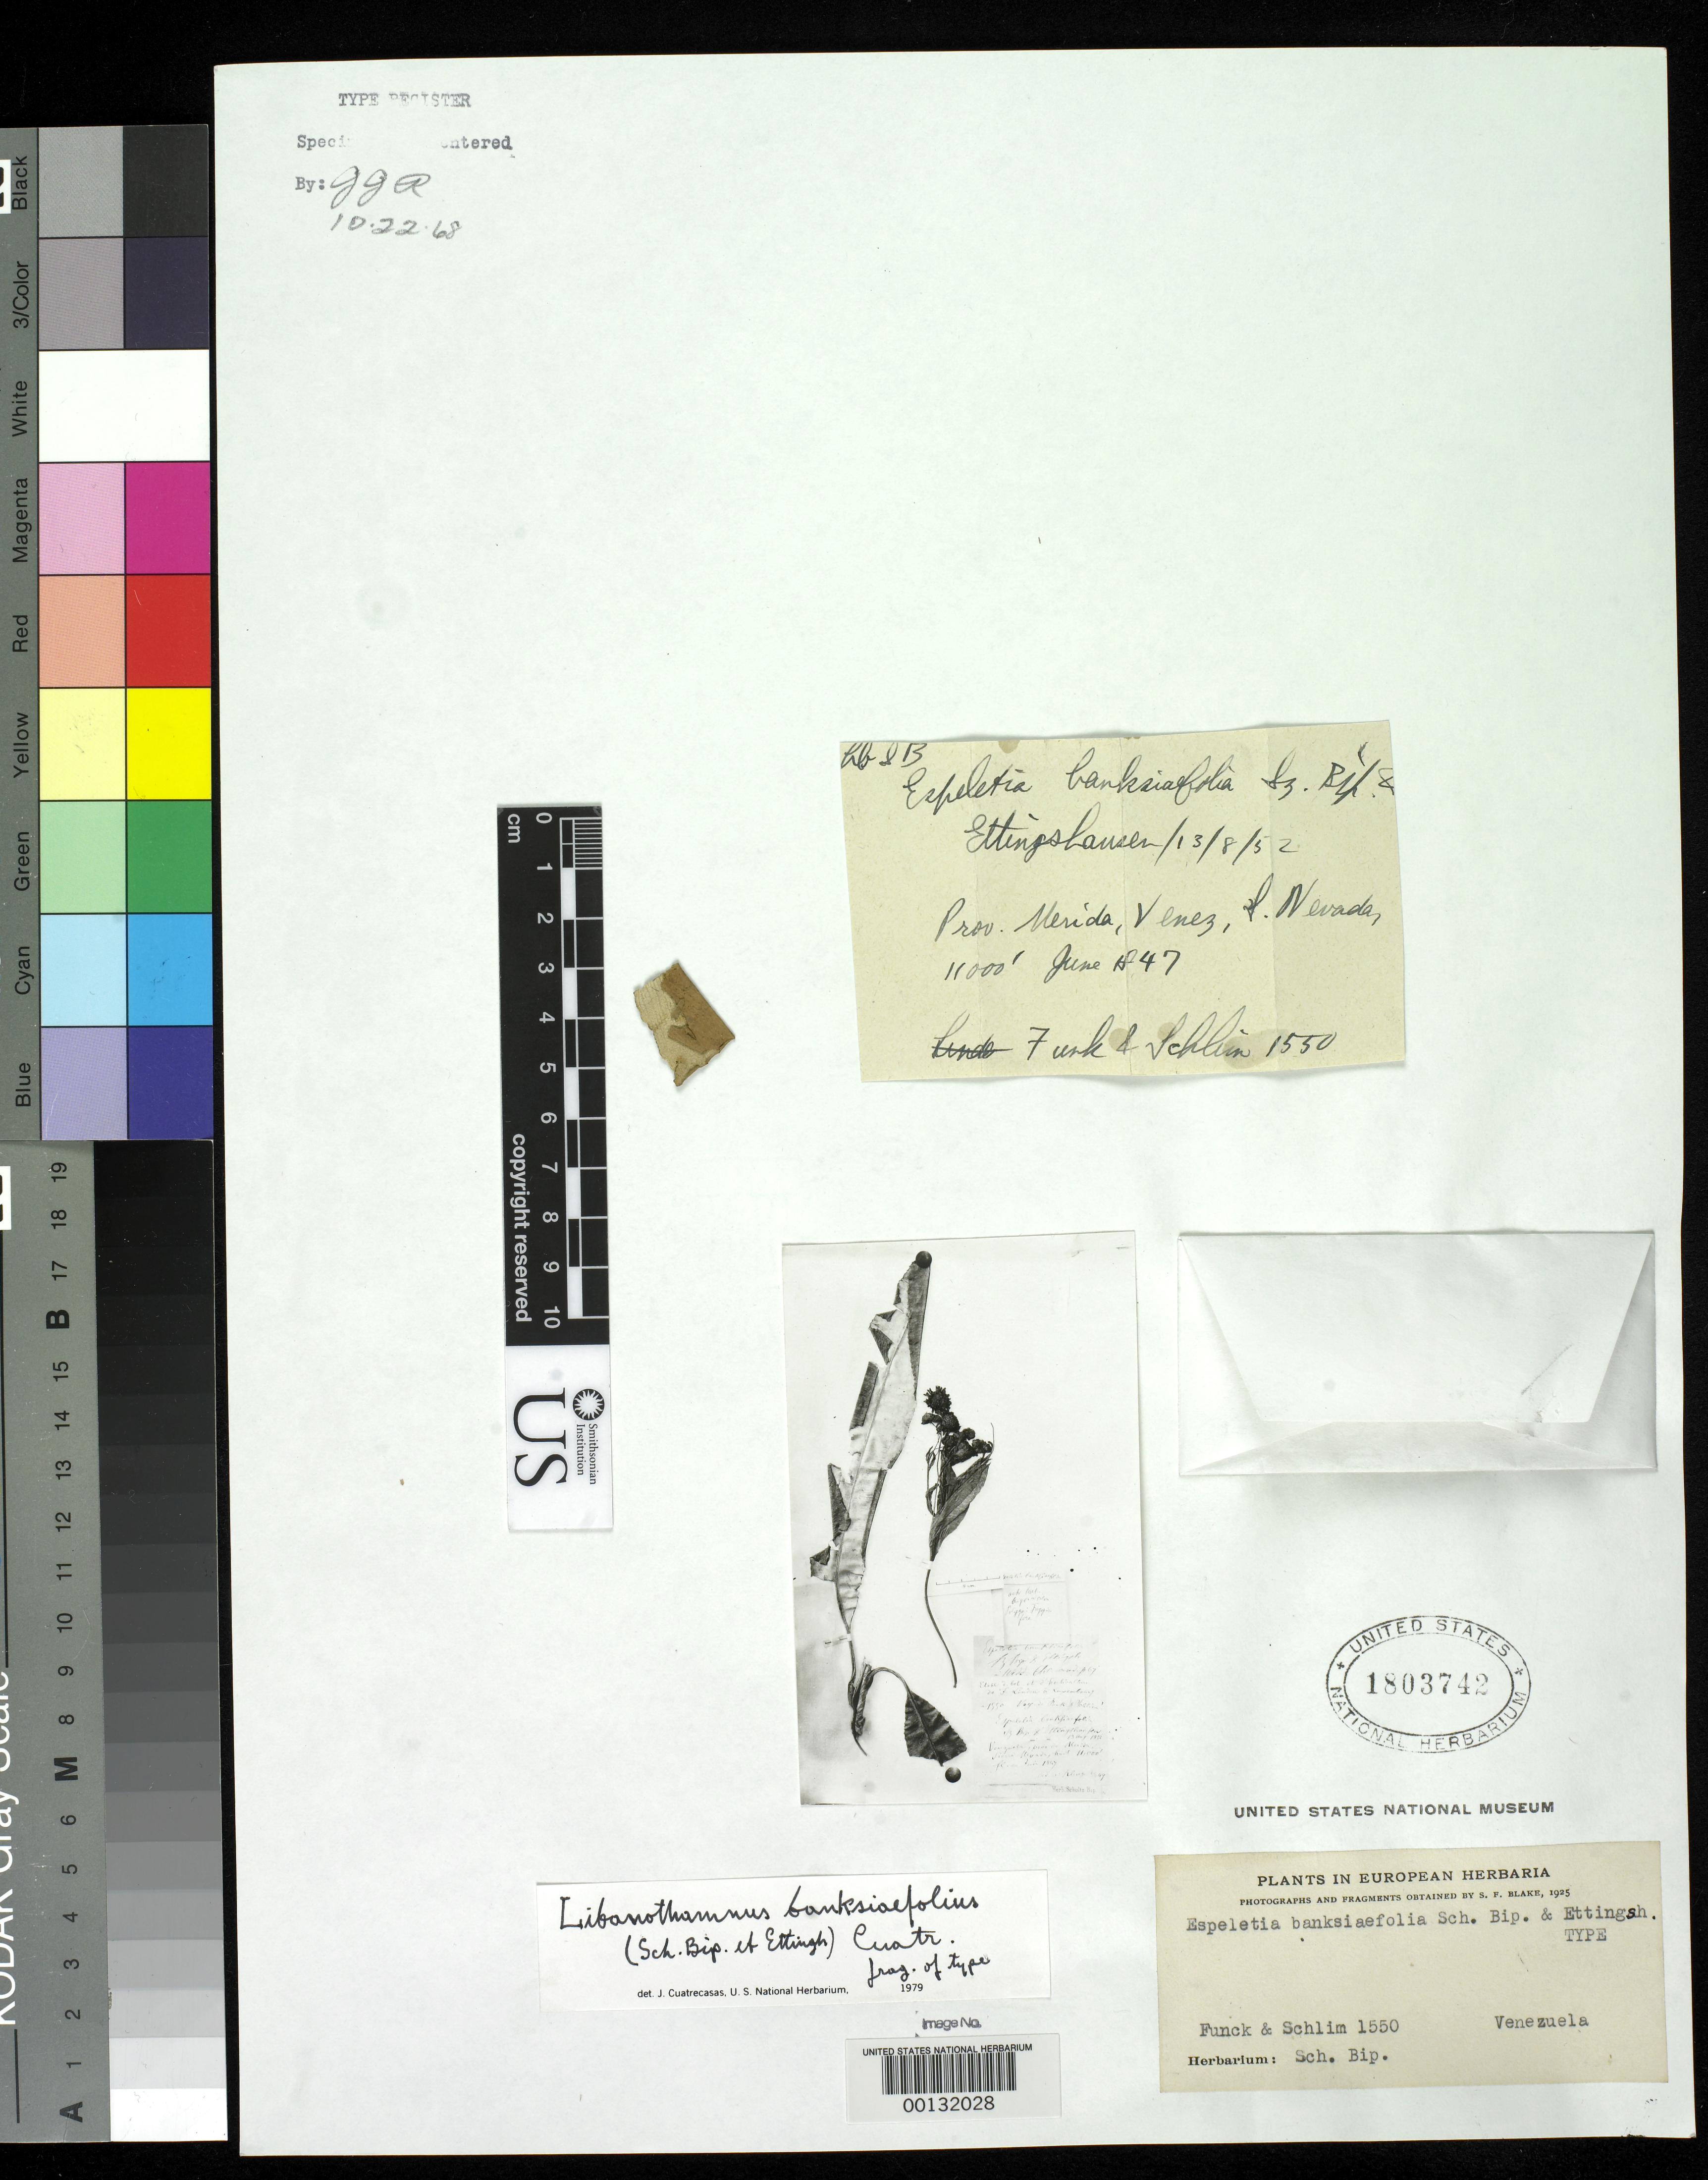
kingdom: Plantae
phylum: Tracheophyta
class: Magnoliopsida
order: Asterales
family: Asteraceae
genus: Espeletia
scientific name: Espeletia banksiifolia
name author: Sch. Bip. & Ettingsh. ex Wedd.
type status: Type Fragment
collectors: N. Funck & L. Schlim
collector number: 1550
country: Venezuela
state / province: Mérida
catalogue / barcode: US 1803742